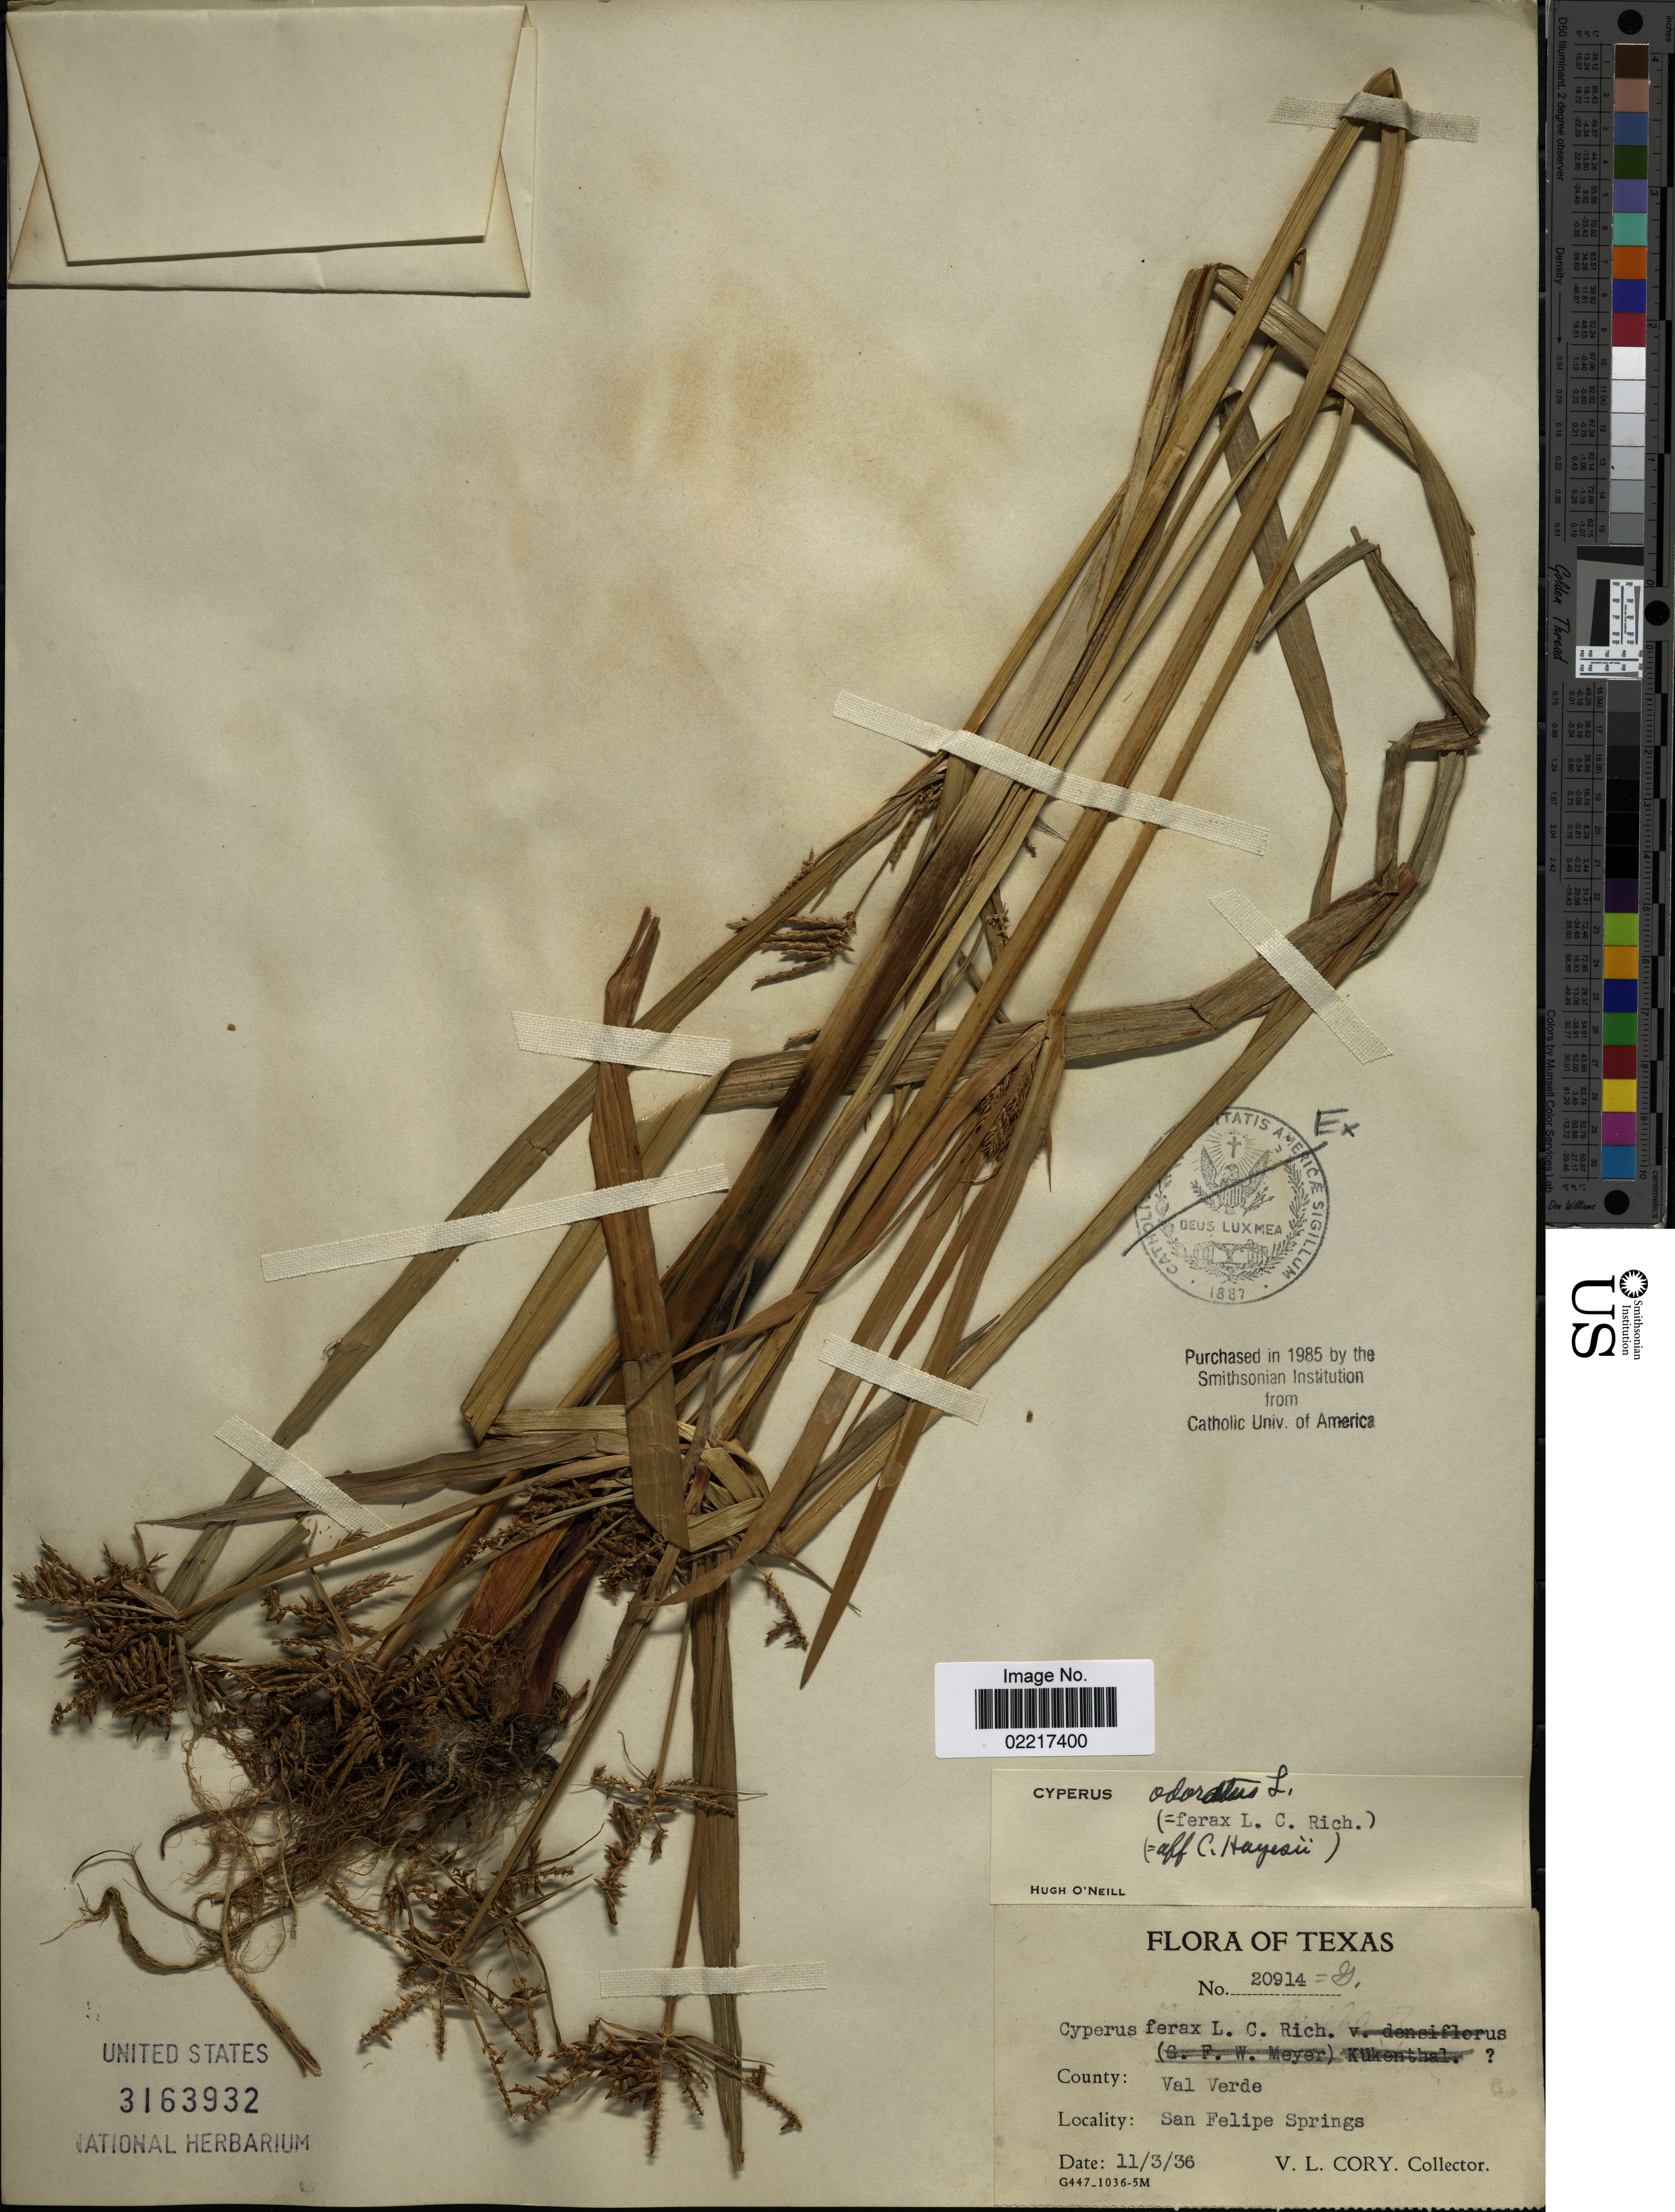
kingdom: Plantae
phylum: Tracheophyta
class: Liliopsida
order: Poales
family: Cyperaceae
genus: Cyperus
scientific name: Cyperus odoratus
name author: L.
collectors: V. Cory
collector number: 20914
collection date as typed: Transcribed d/m/y: 3/11/36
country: United States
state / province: Texas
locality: County Val Verde, San Felipe Springs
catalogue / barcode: US 3163932